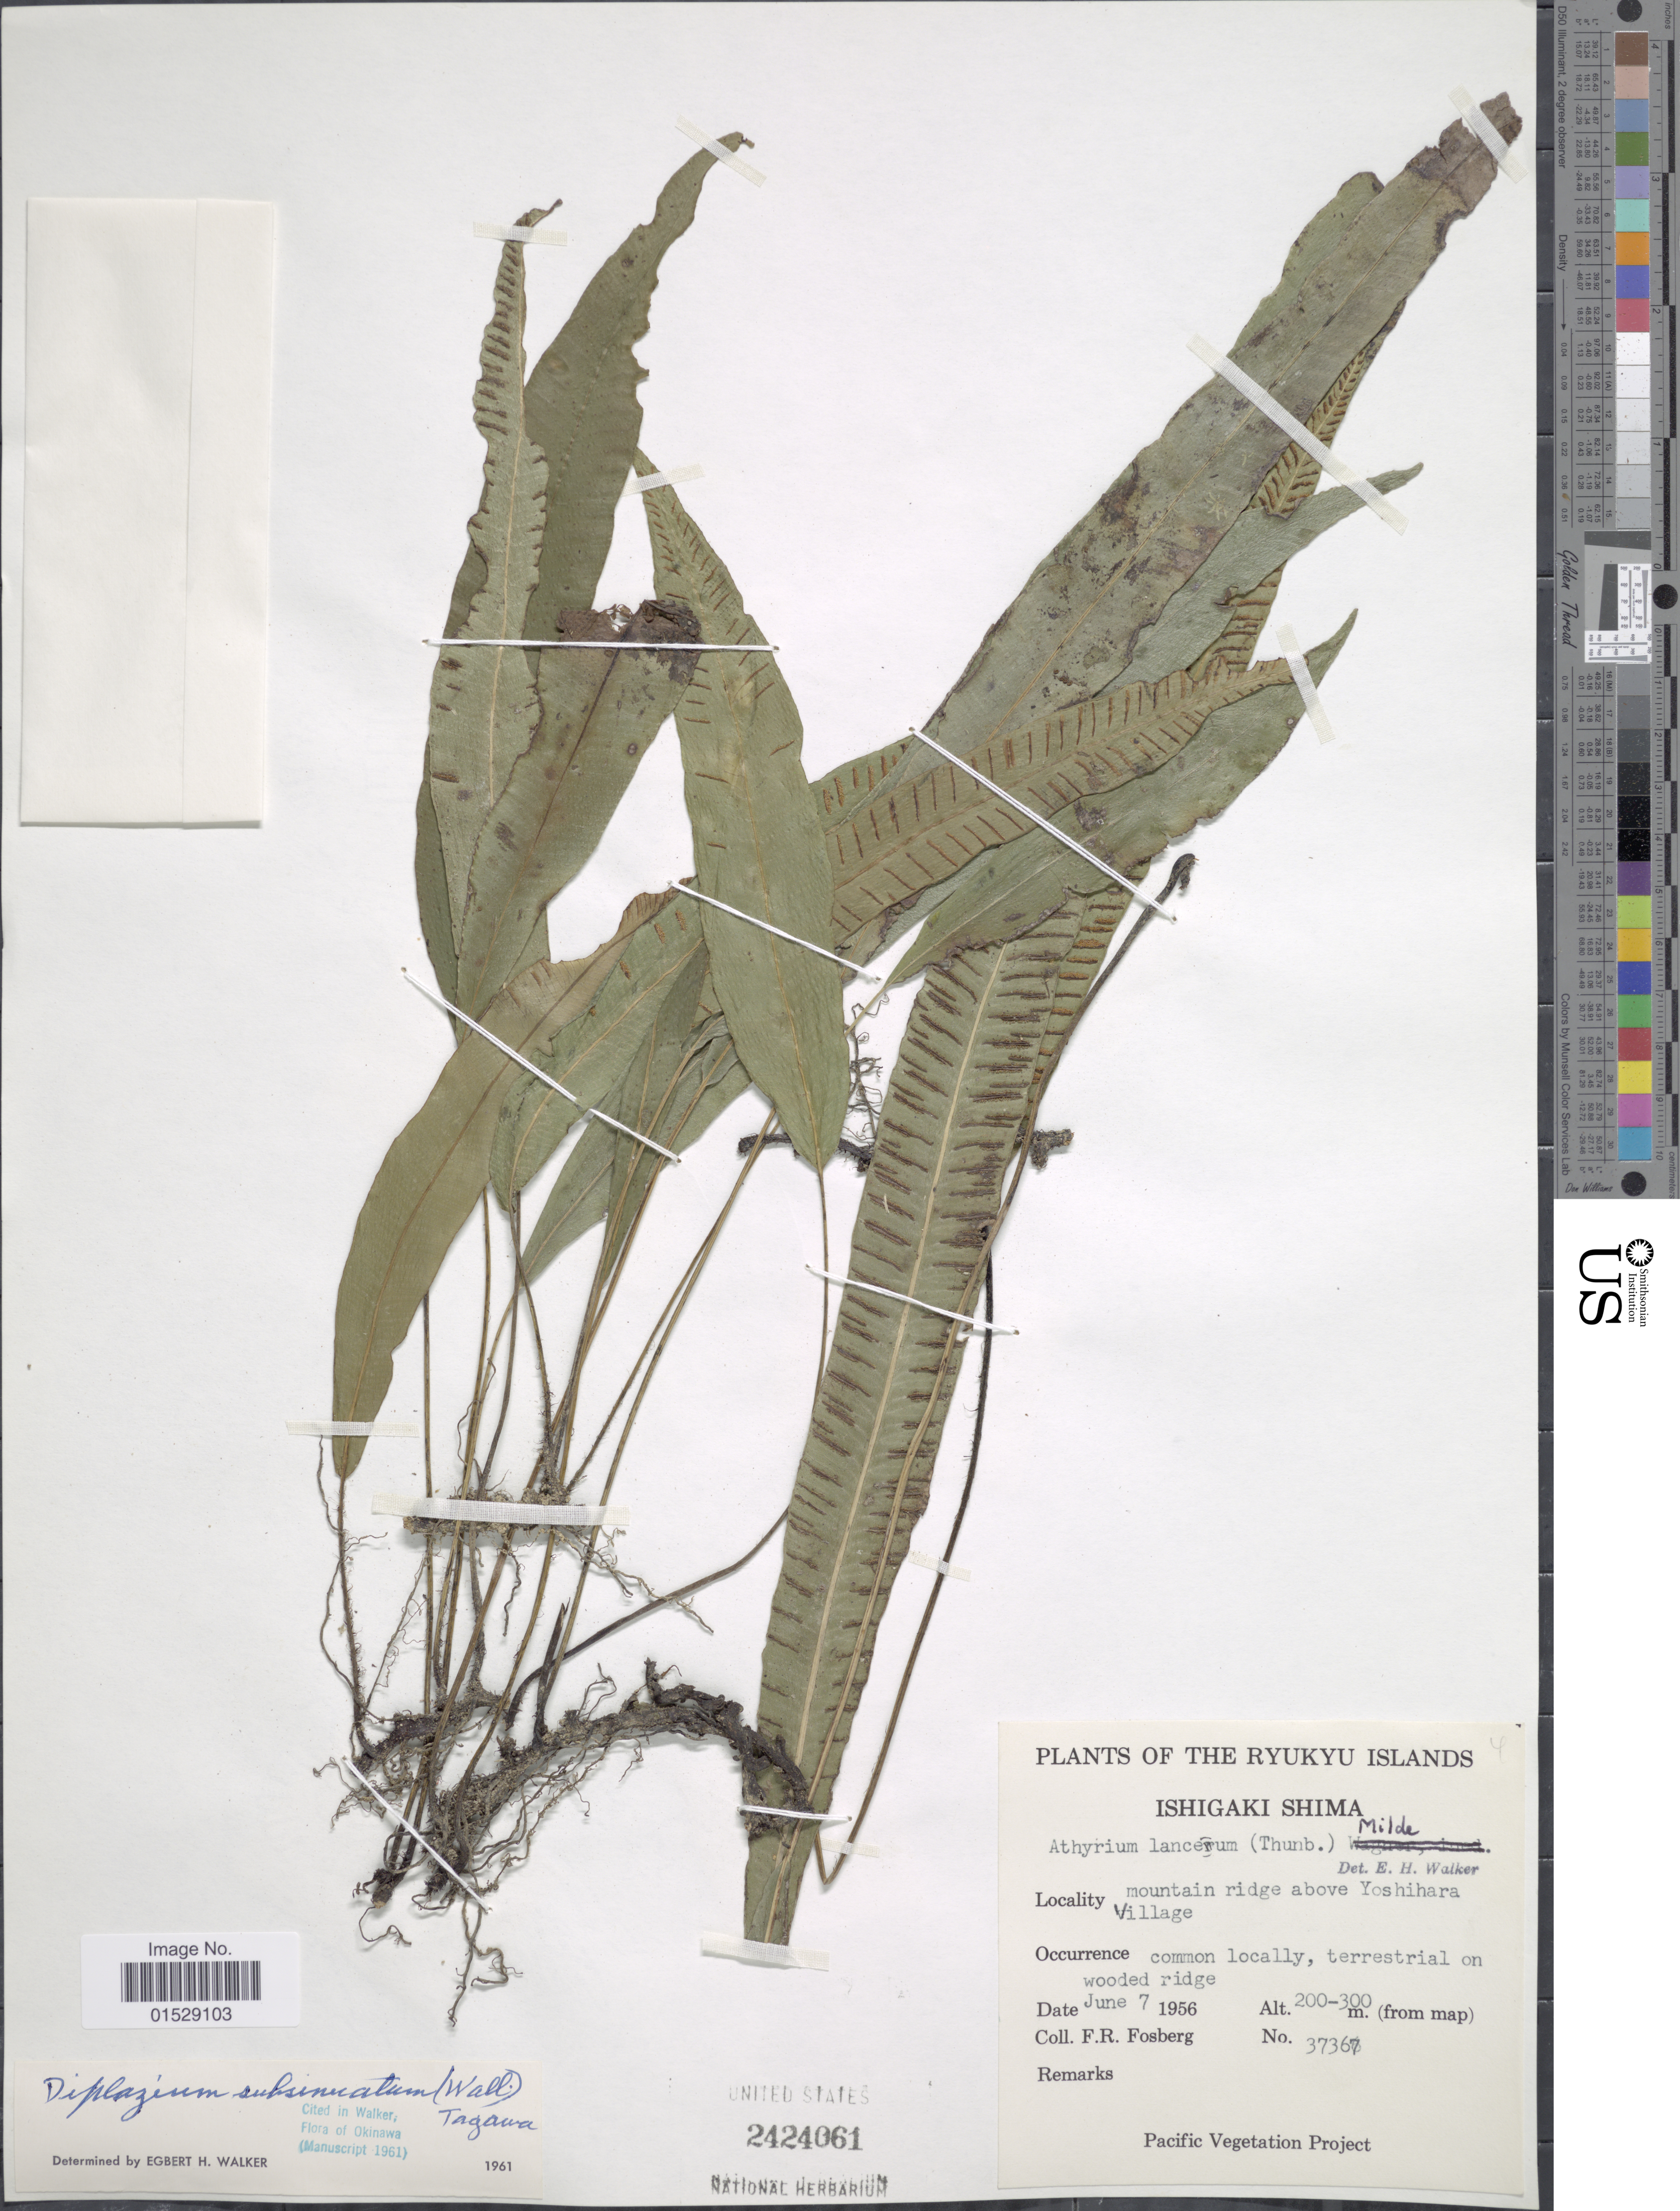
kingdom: Plantae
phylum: Tracheophyta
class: Polypodiopsida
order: Polypodiales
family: Athyriaceae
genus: Deparia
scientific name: Deparia lancea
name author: (Thunb.) Fraser-Jenk.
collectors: F. R. Fosberg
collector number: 37367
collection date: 1956-06-07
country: Japan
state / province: Okinawa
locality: Ryukyu Islands, Ishigaki Shima, mountain ridge above Yoshihara Village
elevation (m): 200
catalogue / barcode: US 2424061